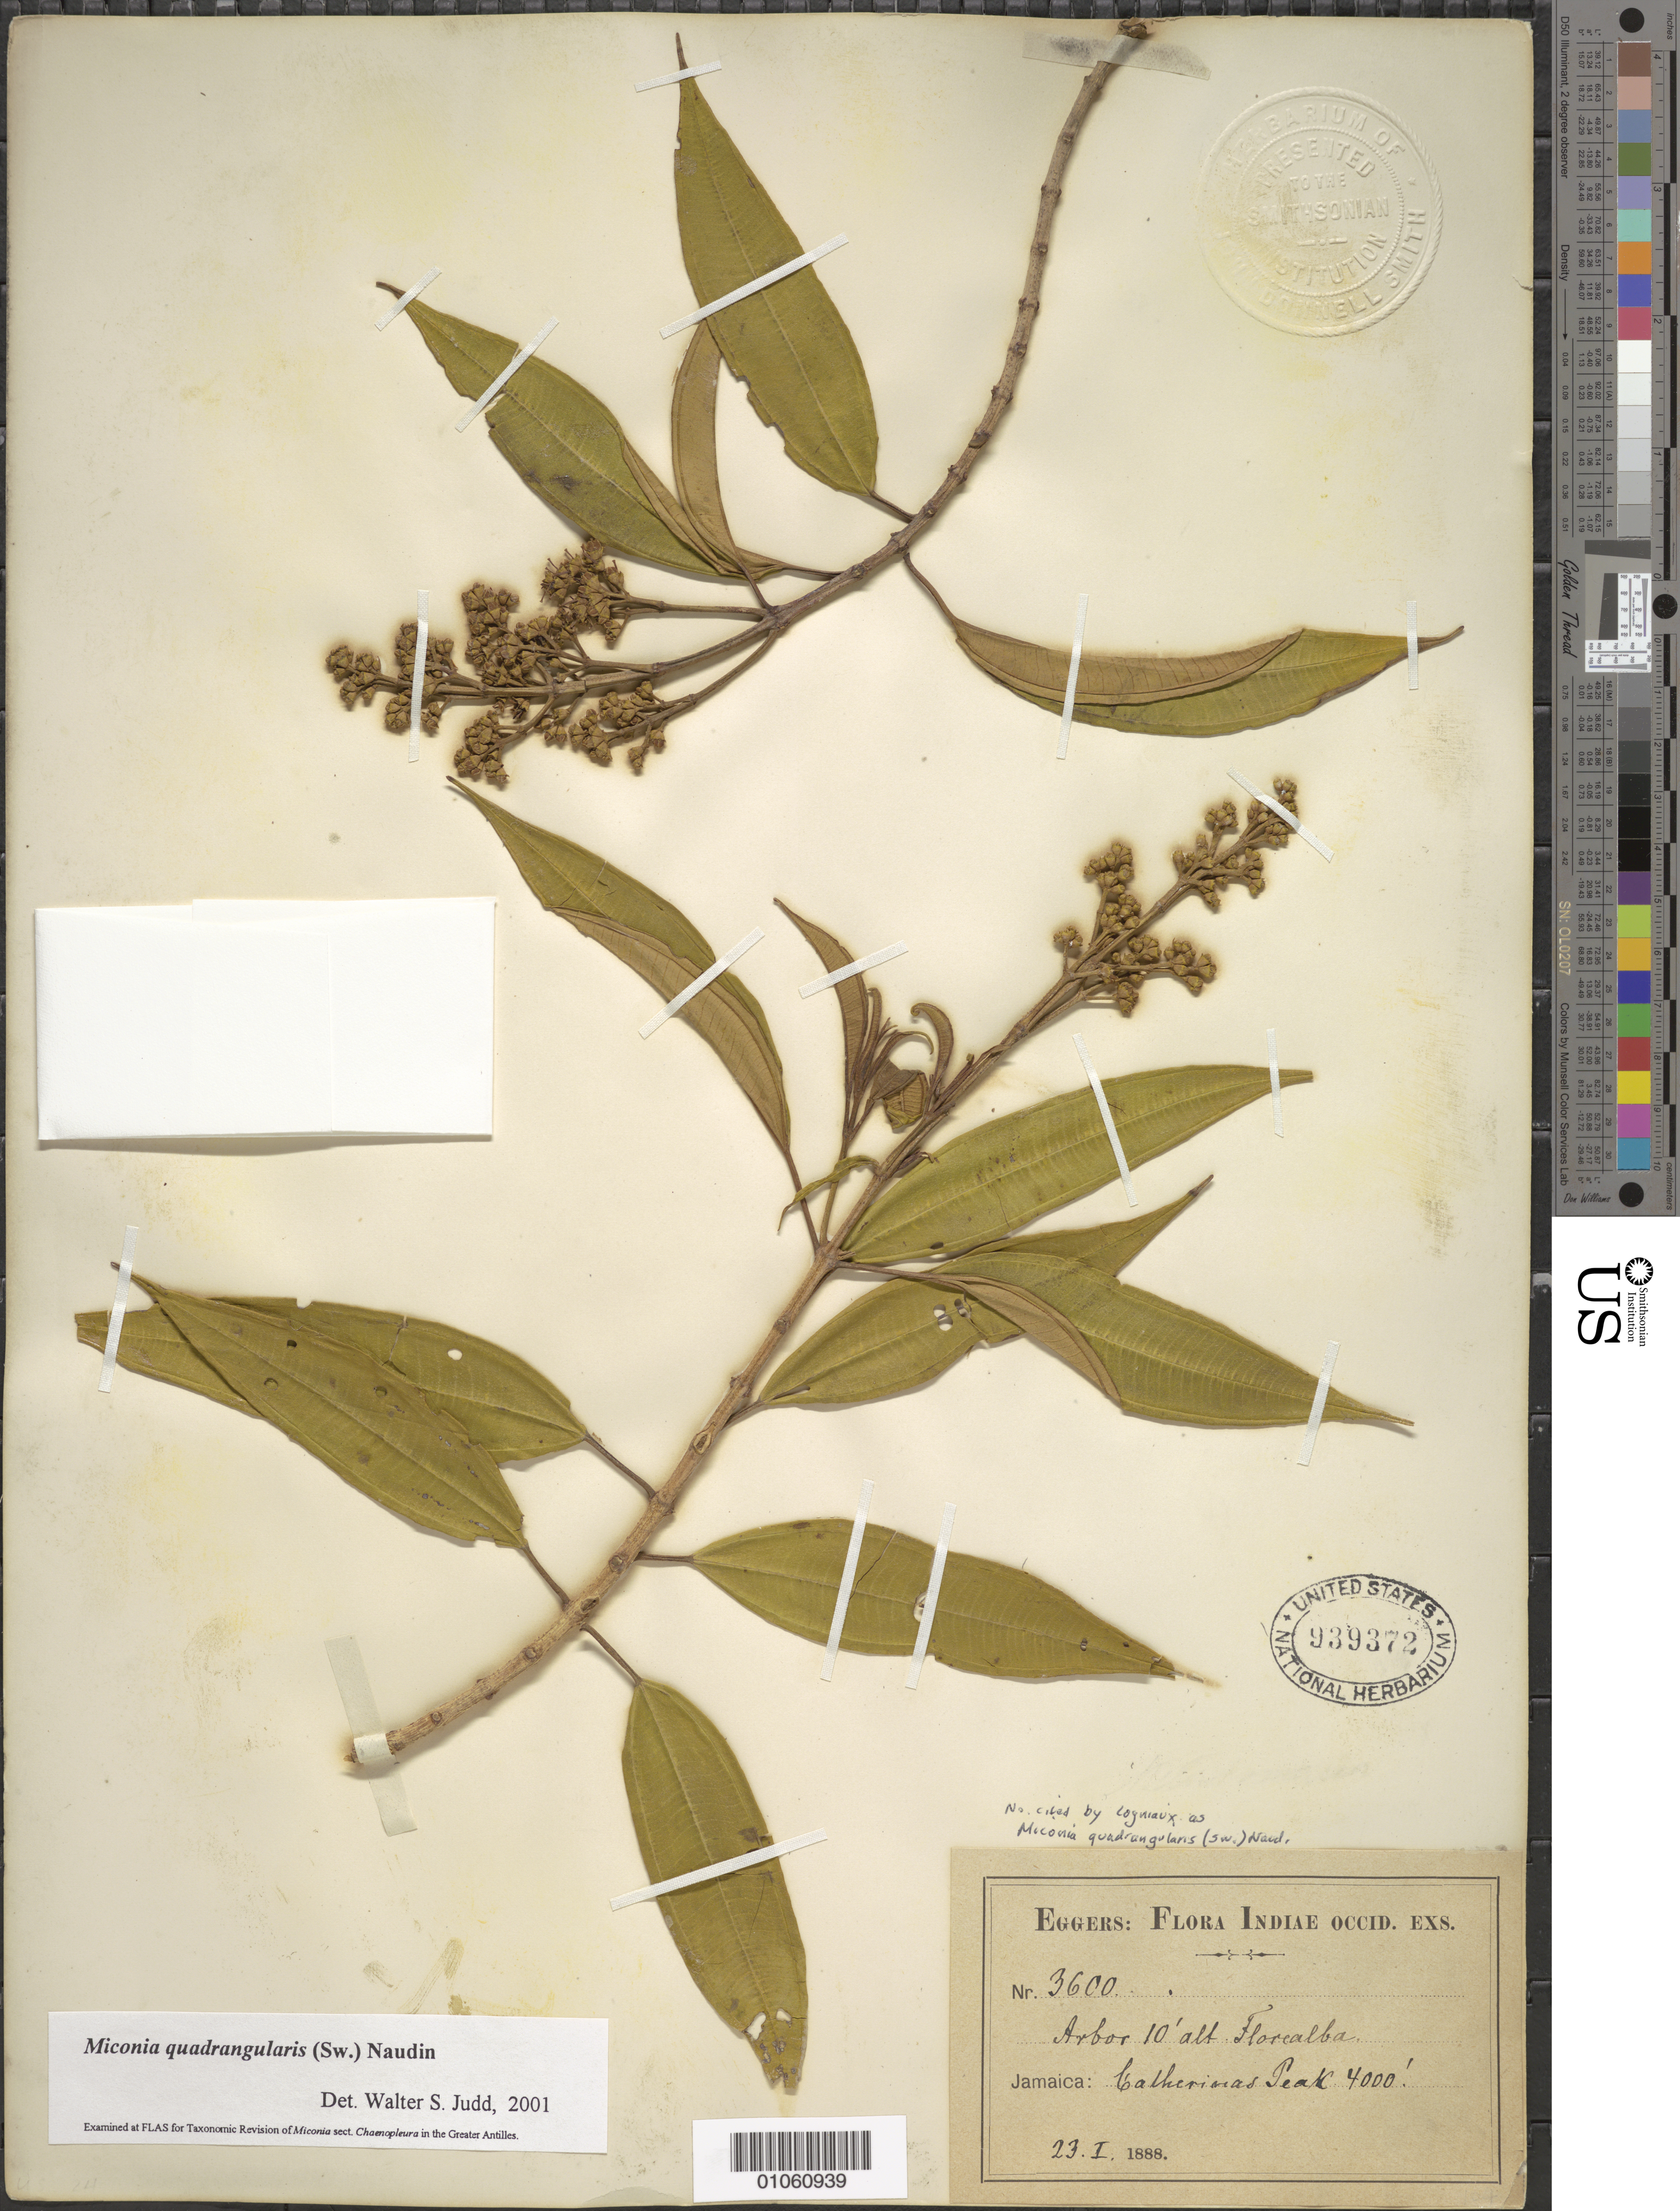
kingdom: Plantae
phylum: Tracheophyta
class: Magnoliopsida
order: Myrtales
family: Melastomataceae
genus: Miconia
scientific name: Miconia quadrangularis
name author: (Sw.) Naudin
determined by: Judd, Walter S.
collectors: E. Eggers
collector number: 3600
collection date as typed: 23 Jan 1888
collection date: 1888-01-23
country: Jamaica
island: Jamaica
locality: Catherinas Peak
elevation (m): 1219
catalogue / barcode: US 939372